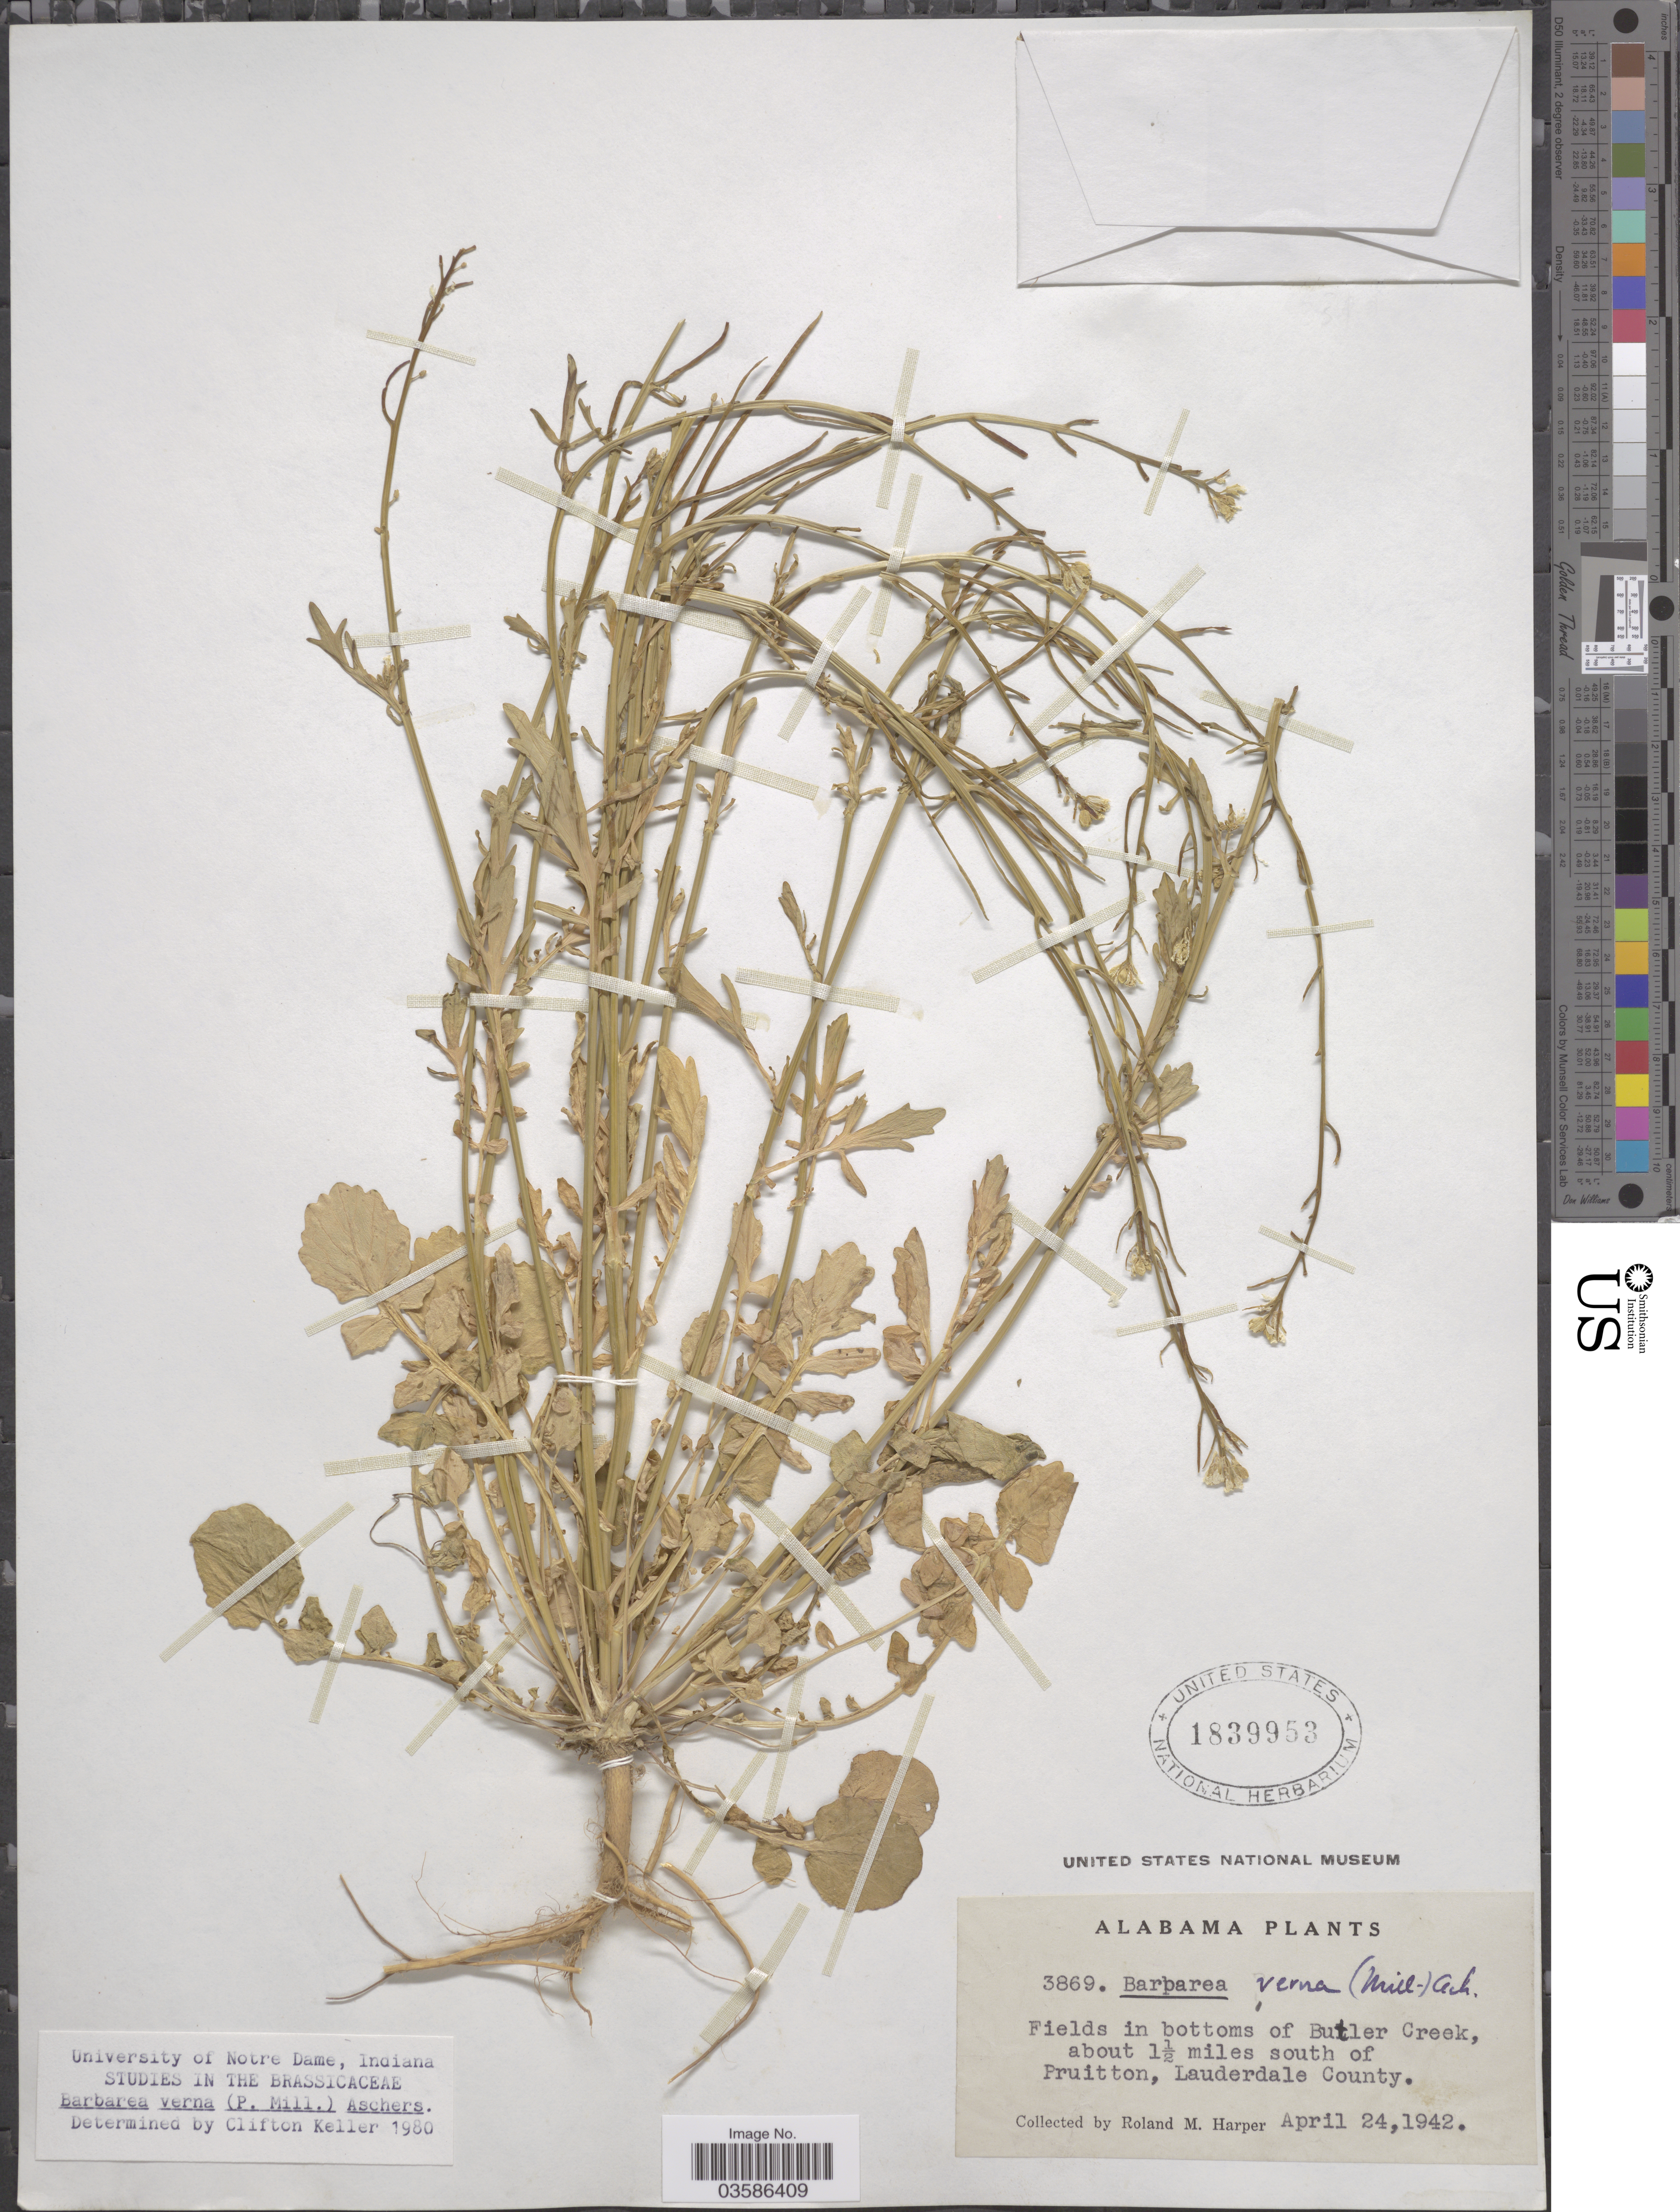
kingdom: Plantae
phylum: Tracheophyta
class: Magnoliopsida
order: Brassicales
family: Brassicaceae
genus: Barbarea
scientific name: Barbarea verna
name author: (Mill.) Asch.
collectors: R. M. Harper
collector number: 3869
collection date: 1942-04-24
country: United States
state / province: Alabama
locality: Field in bottoms of Butler Creek, about 1½ miles south of Pruitton, Lauderdale County.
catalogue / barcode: US 1839953